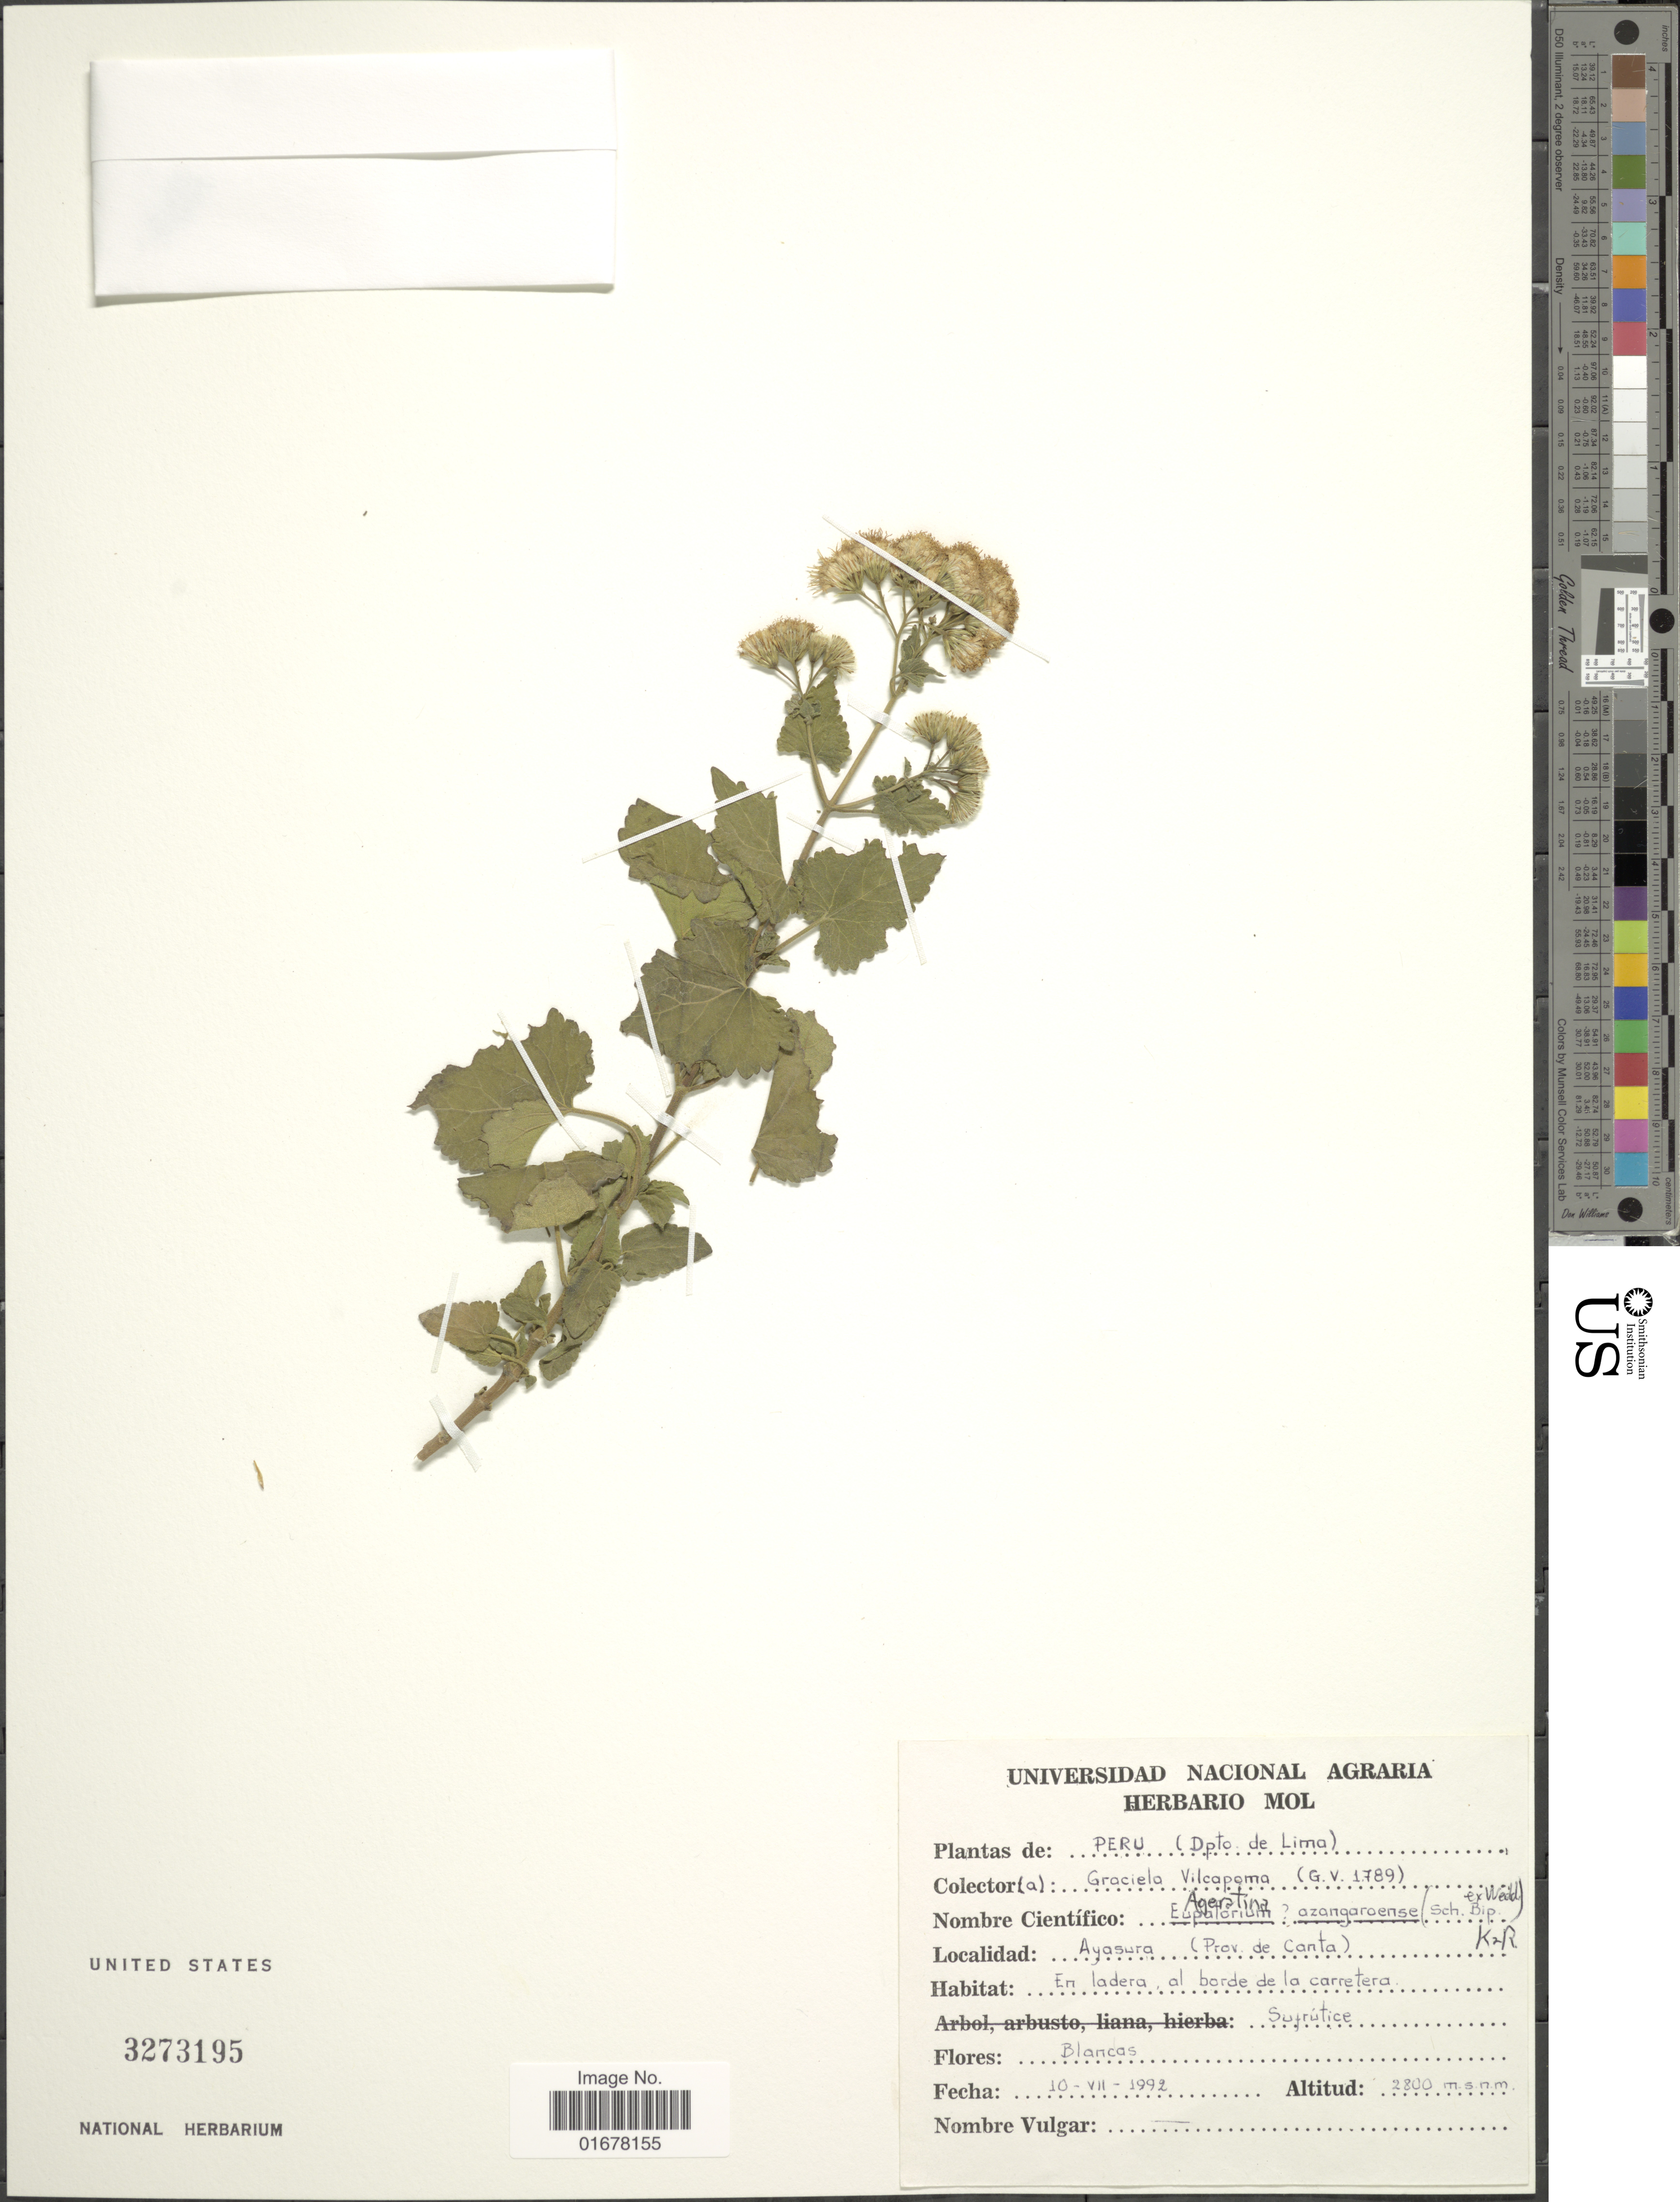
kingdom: Plantae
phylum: Tracheophyta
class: Magnoliopsida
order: Asterales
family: Asteraceae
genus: Ageratina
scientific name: Ageratina azangaroensis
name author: (Sch. Bip. ex Wedd.) R.M. King & H. Rob.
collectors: G. Vilcapoma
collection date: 1992-07-10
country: Peru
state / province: Lima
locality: Dpto. de Lima, Ayasura (Prov. de Canta)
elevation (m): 2800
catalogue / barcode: US 3273195